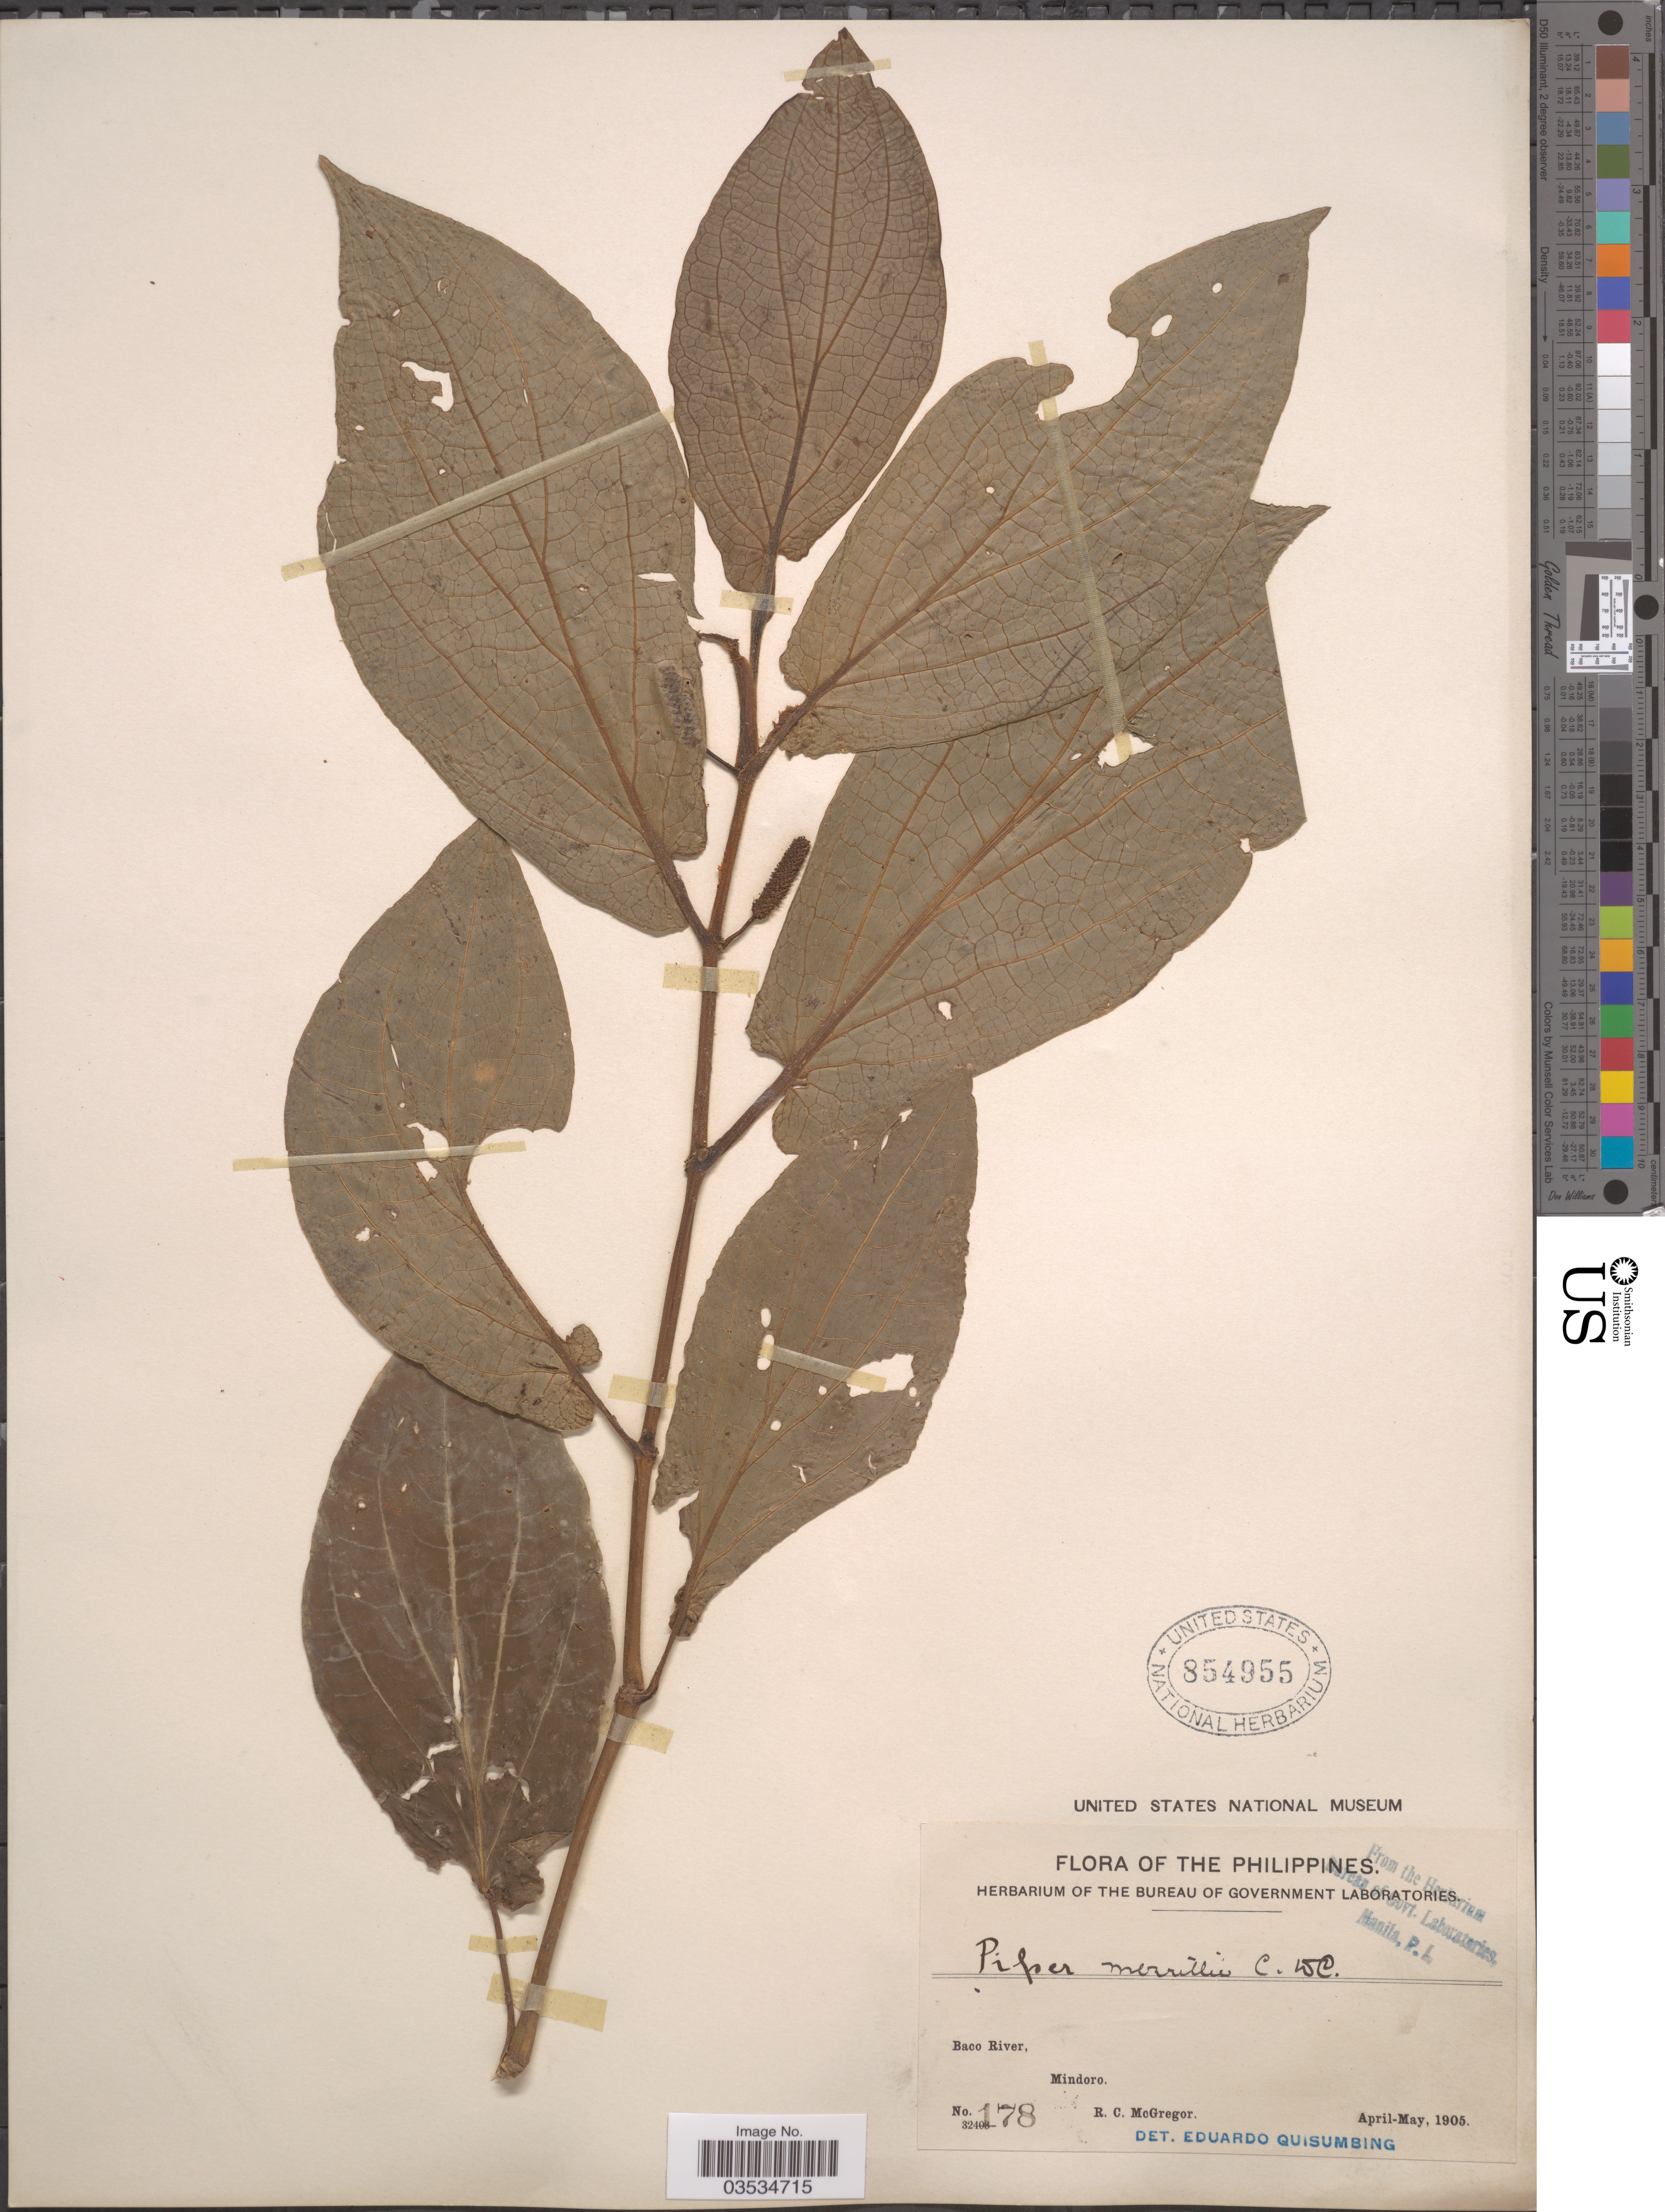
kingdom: Plantae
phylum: Tracheophyta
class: Magnoliopsida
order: Piperales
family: Piperaceae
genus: Piper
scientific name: Piper merrillii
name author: C. DC.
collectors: R. C. McGregor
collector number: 178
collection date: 1905-04/1905-05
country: Philippines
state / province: Mimaropa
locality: Baco River, Mindoro.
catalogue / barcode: US 854955